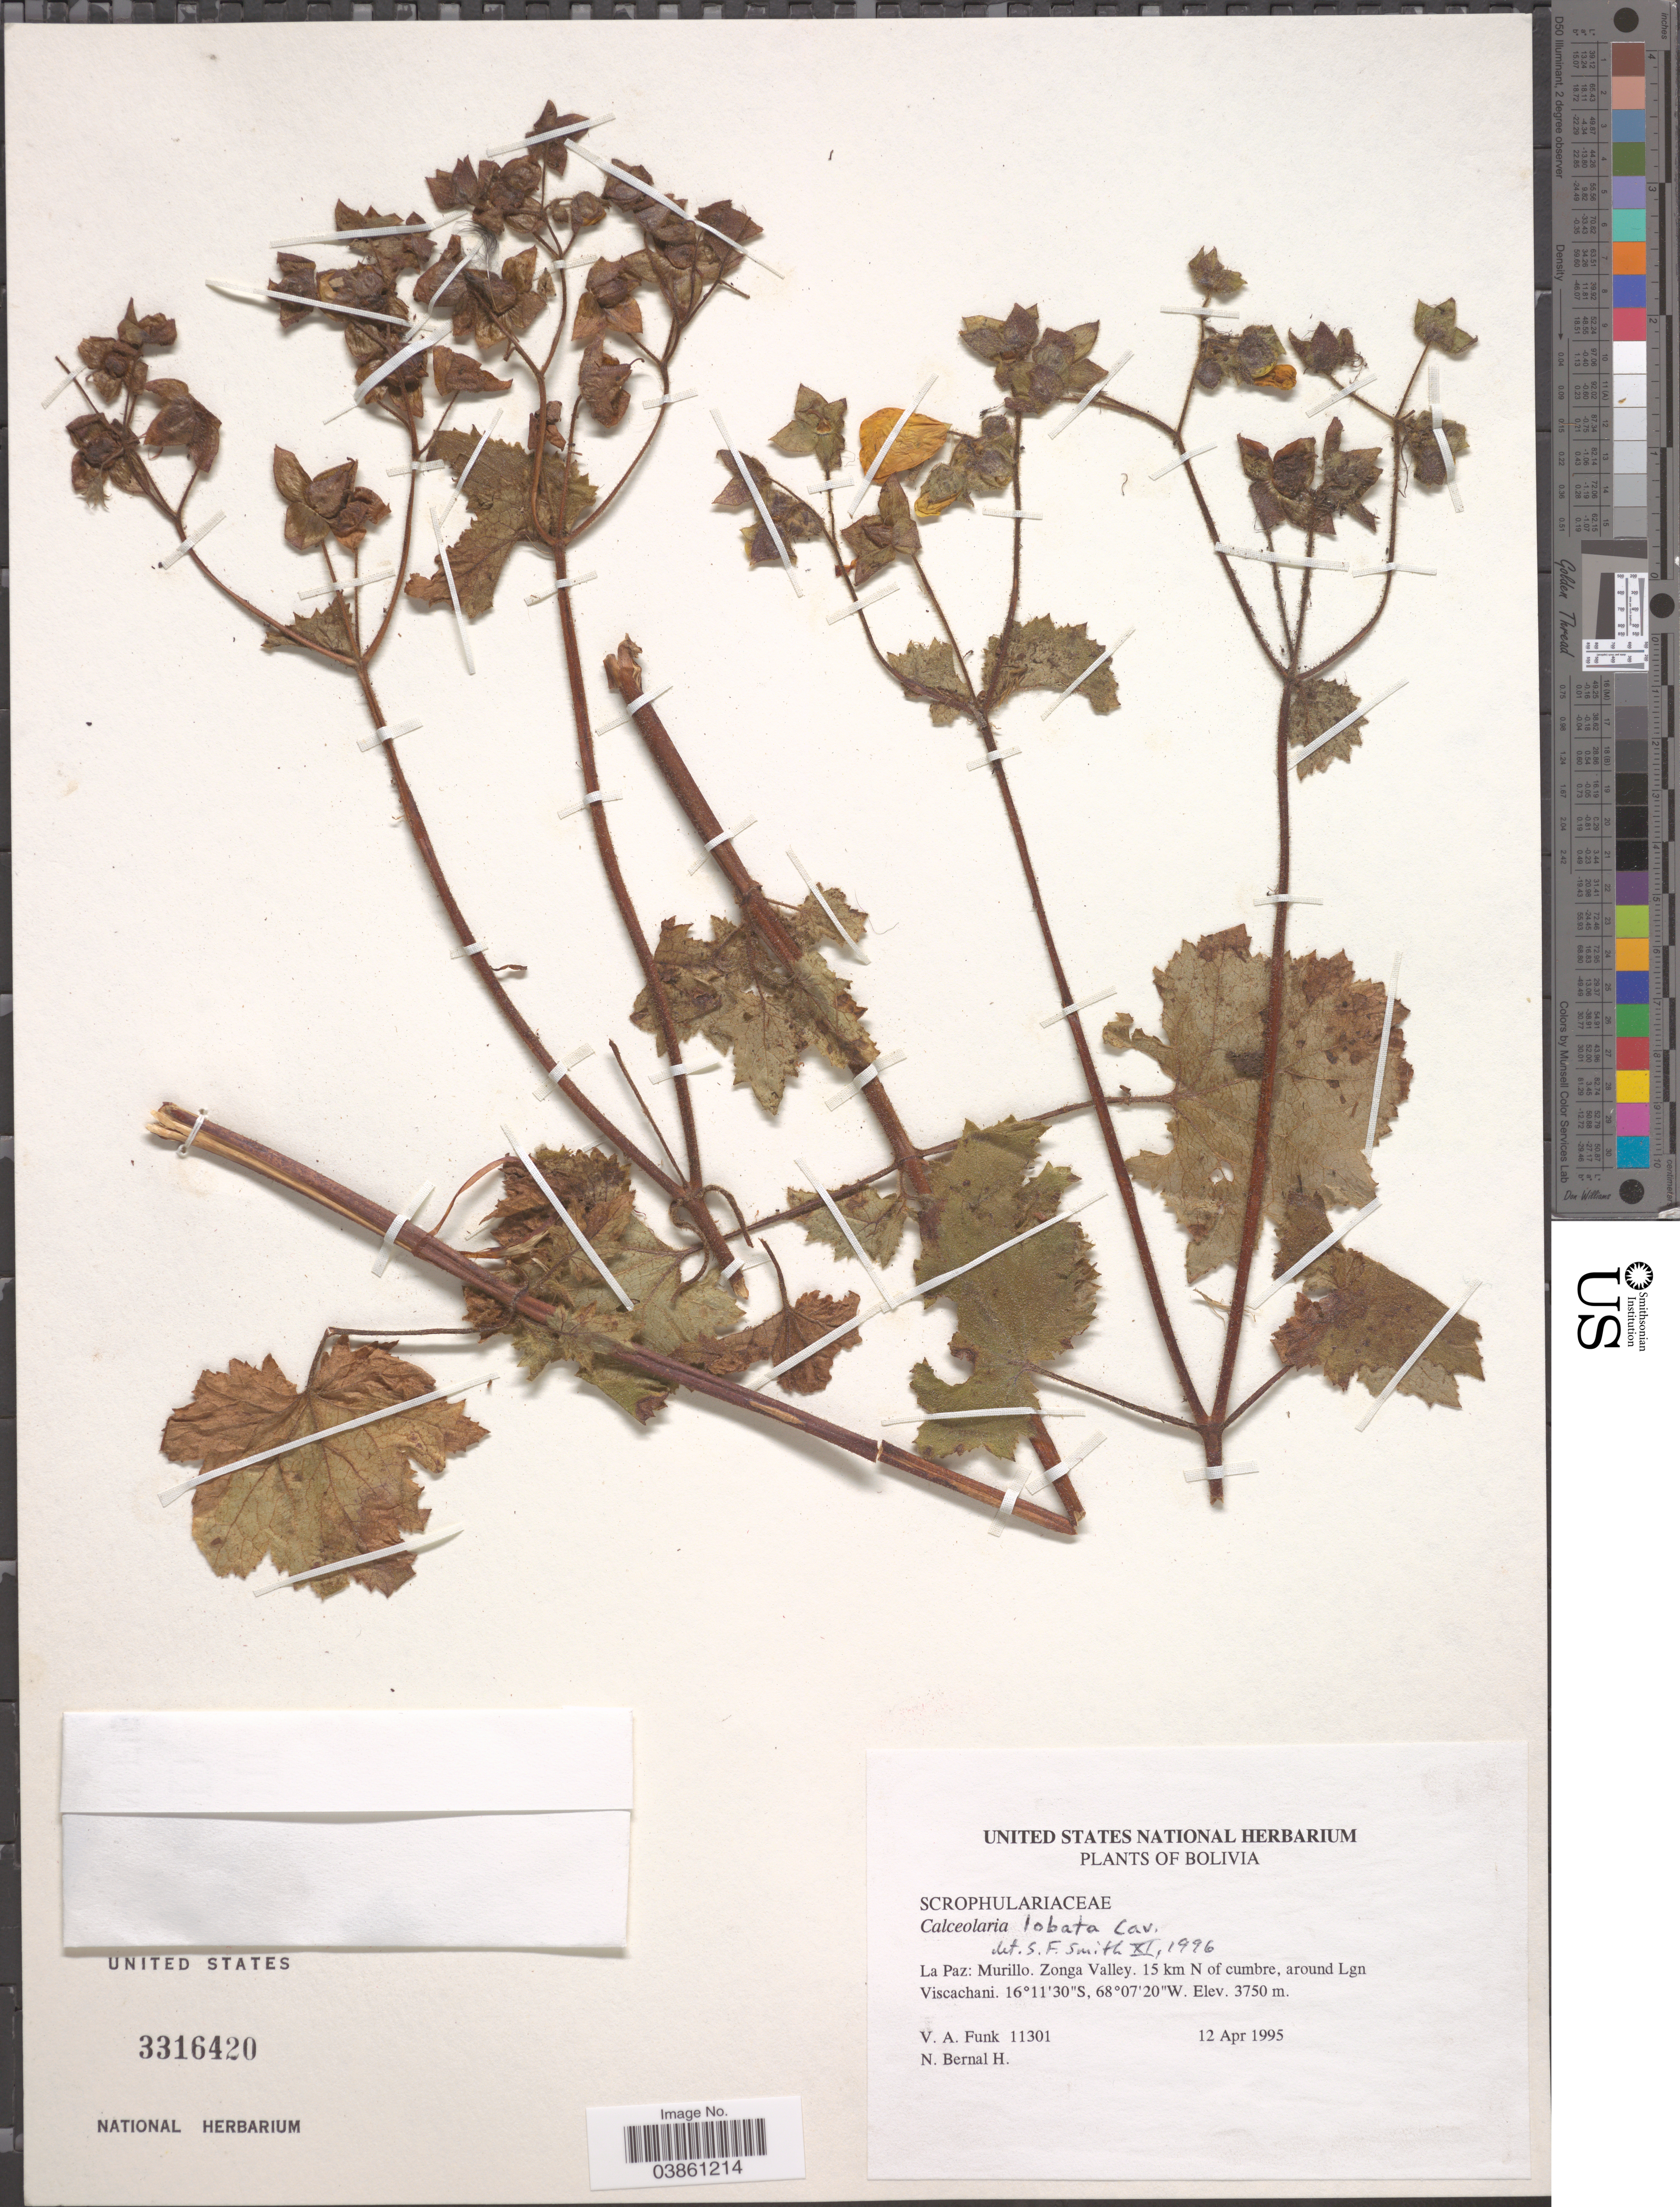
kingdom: Plantae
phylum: Tracheophyta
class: Magnoliopsida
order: Lamiales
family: Calceolariaceae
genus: Calceolaria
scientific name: Calceolaria lobata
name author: Cav.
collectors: V. Funk & N. Bernal H.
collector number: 11301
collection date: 1995-04-12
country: Bolivia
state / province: La Paz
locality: Murillo. Zonga Valley. 15 km N of cumbre, around Lgn Viscachani.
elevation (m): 3750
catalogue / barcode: US 3316420